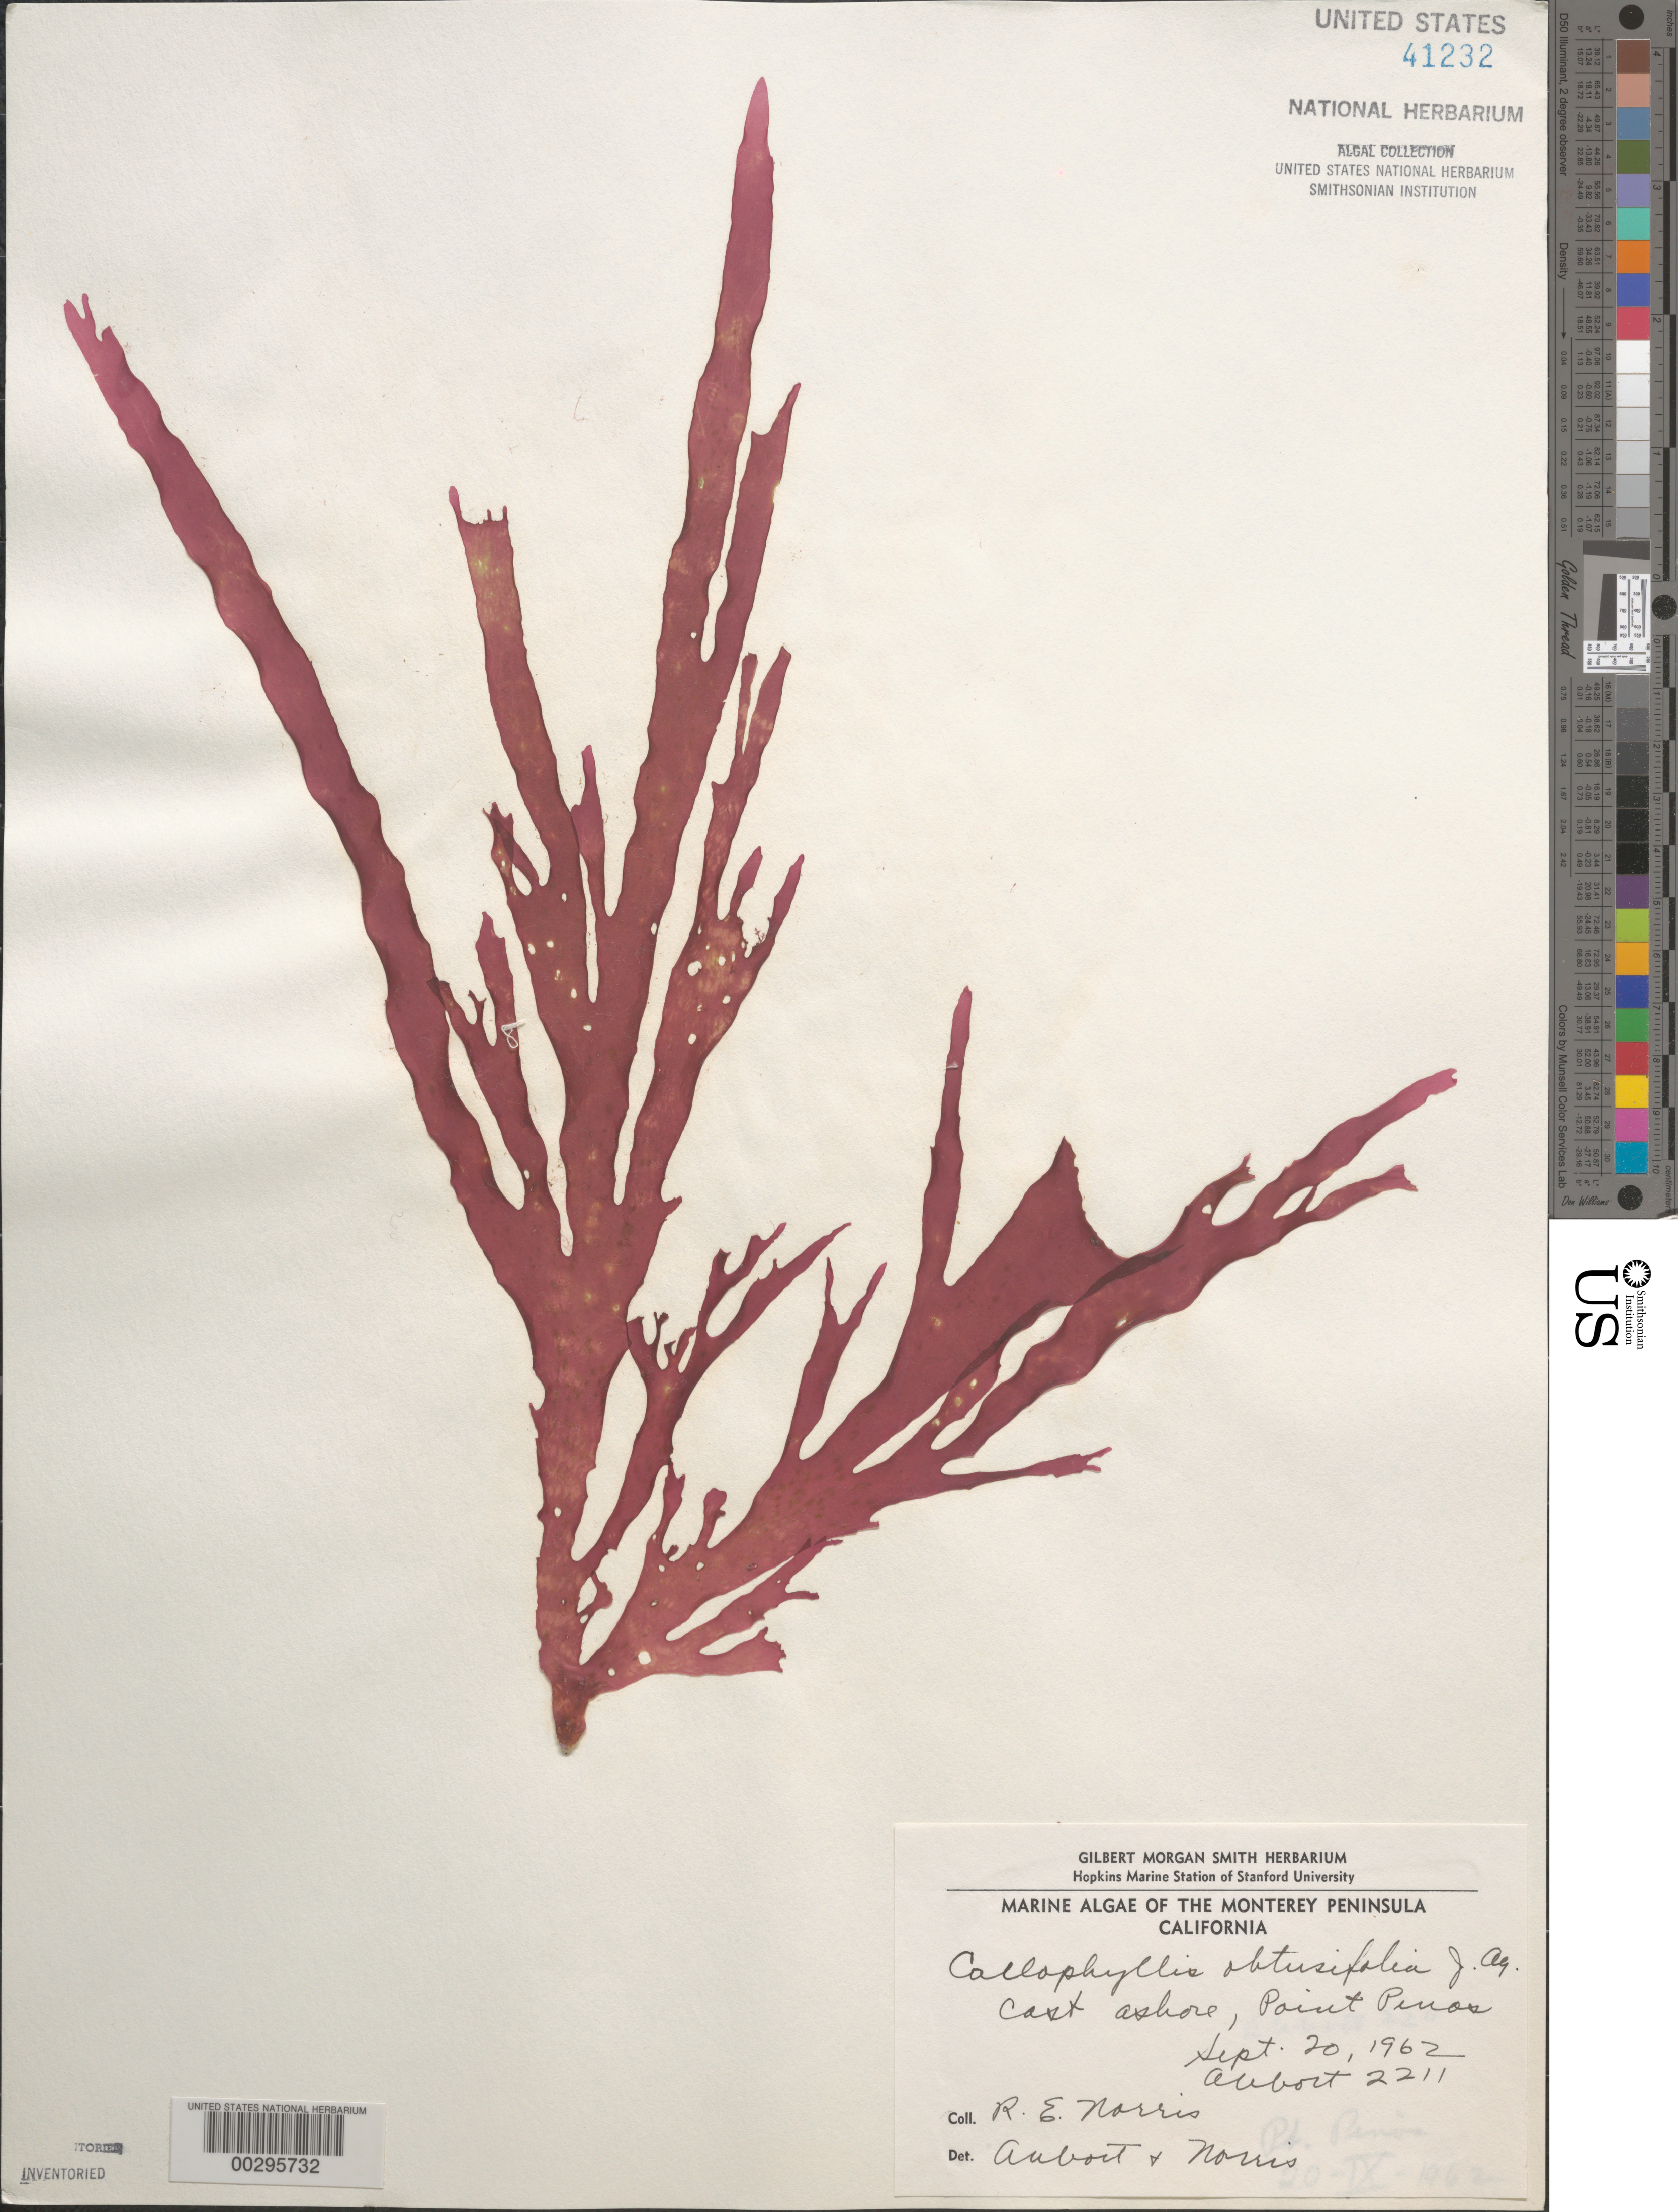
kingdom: Plantae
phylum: Rhodophyta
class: Florideophyceae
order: Gigartinales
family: Kallymeniaceae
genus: Callophyllis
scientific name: Callophyllis obtusifolia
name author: J. Agardh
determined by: Abbott, I. A.; Norris, R. E.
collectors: R. E. Norris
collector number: IAA 2211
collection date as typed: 20 Sep 1962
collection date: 1962-09-20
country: United States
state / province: California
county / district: Monterey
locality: Point Pinos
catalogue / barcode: US 41232